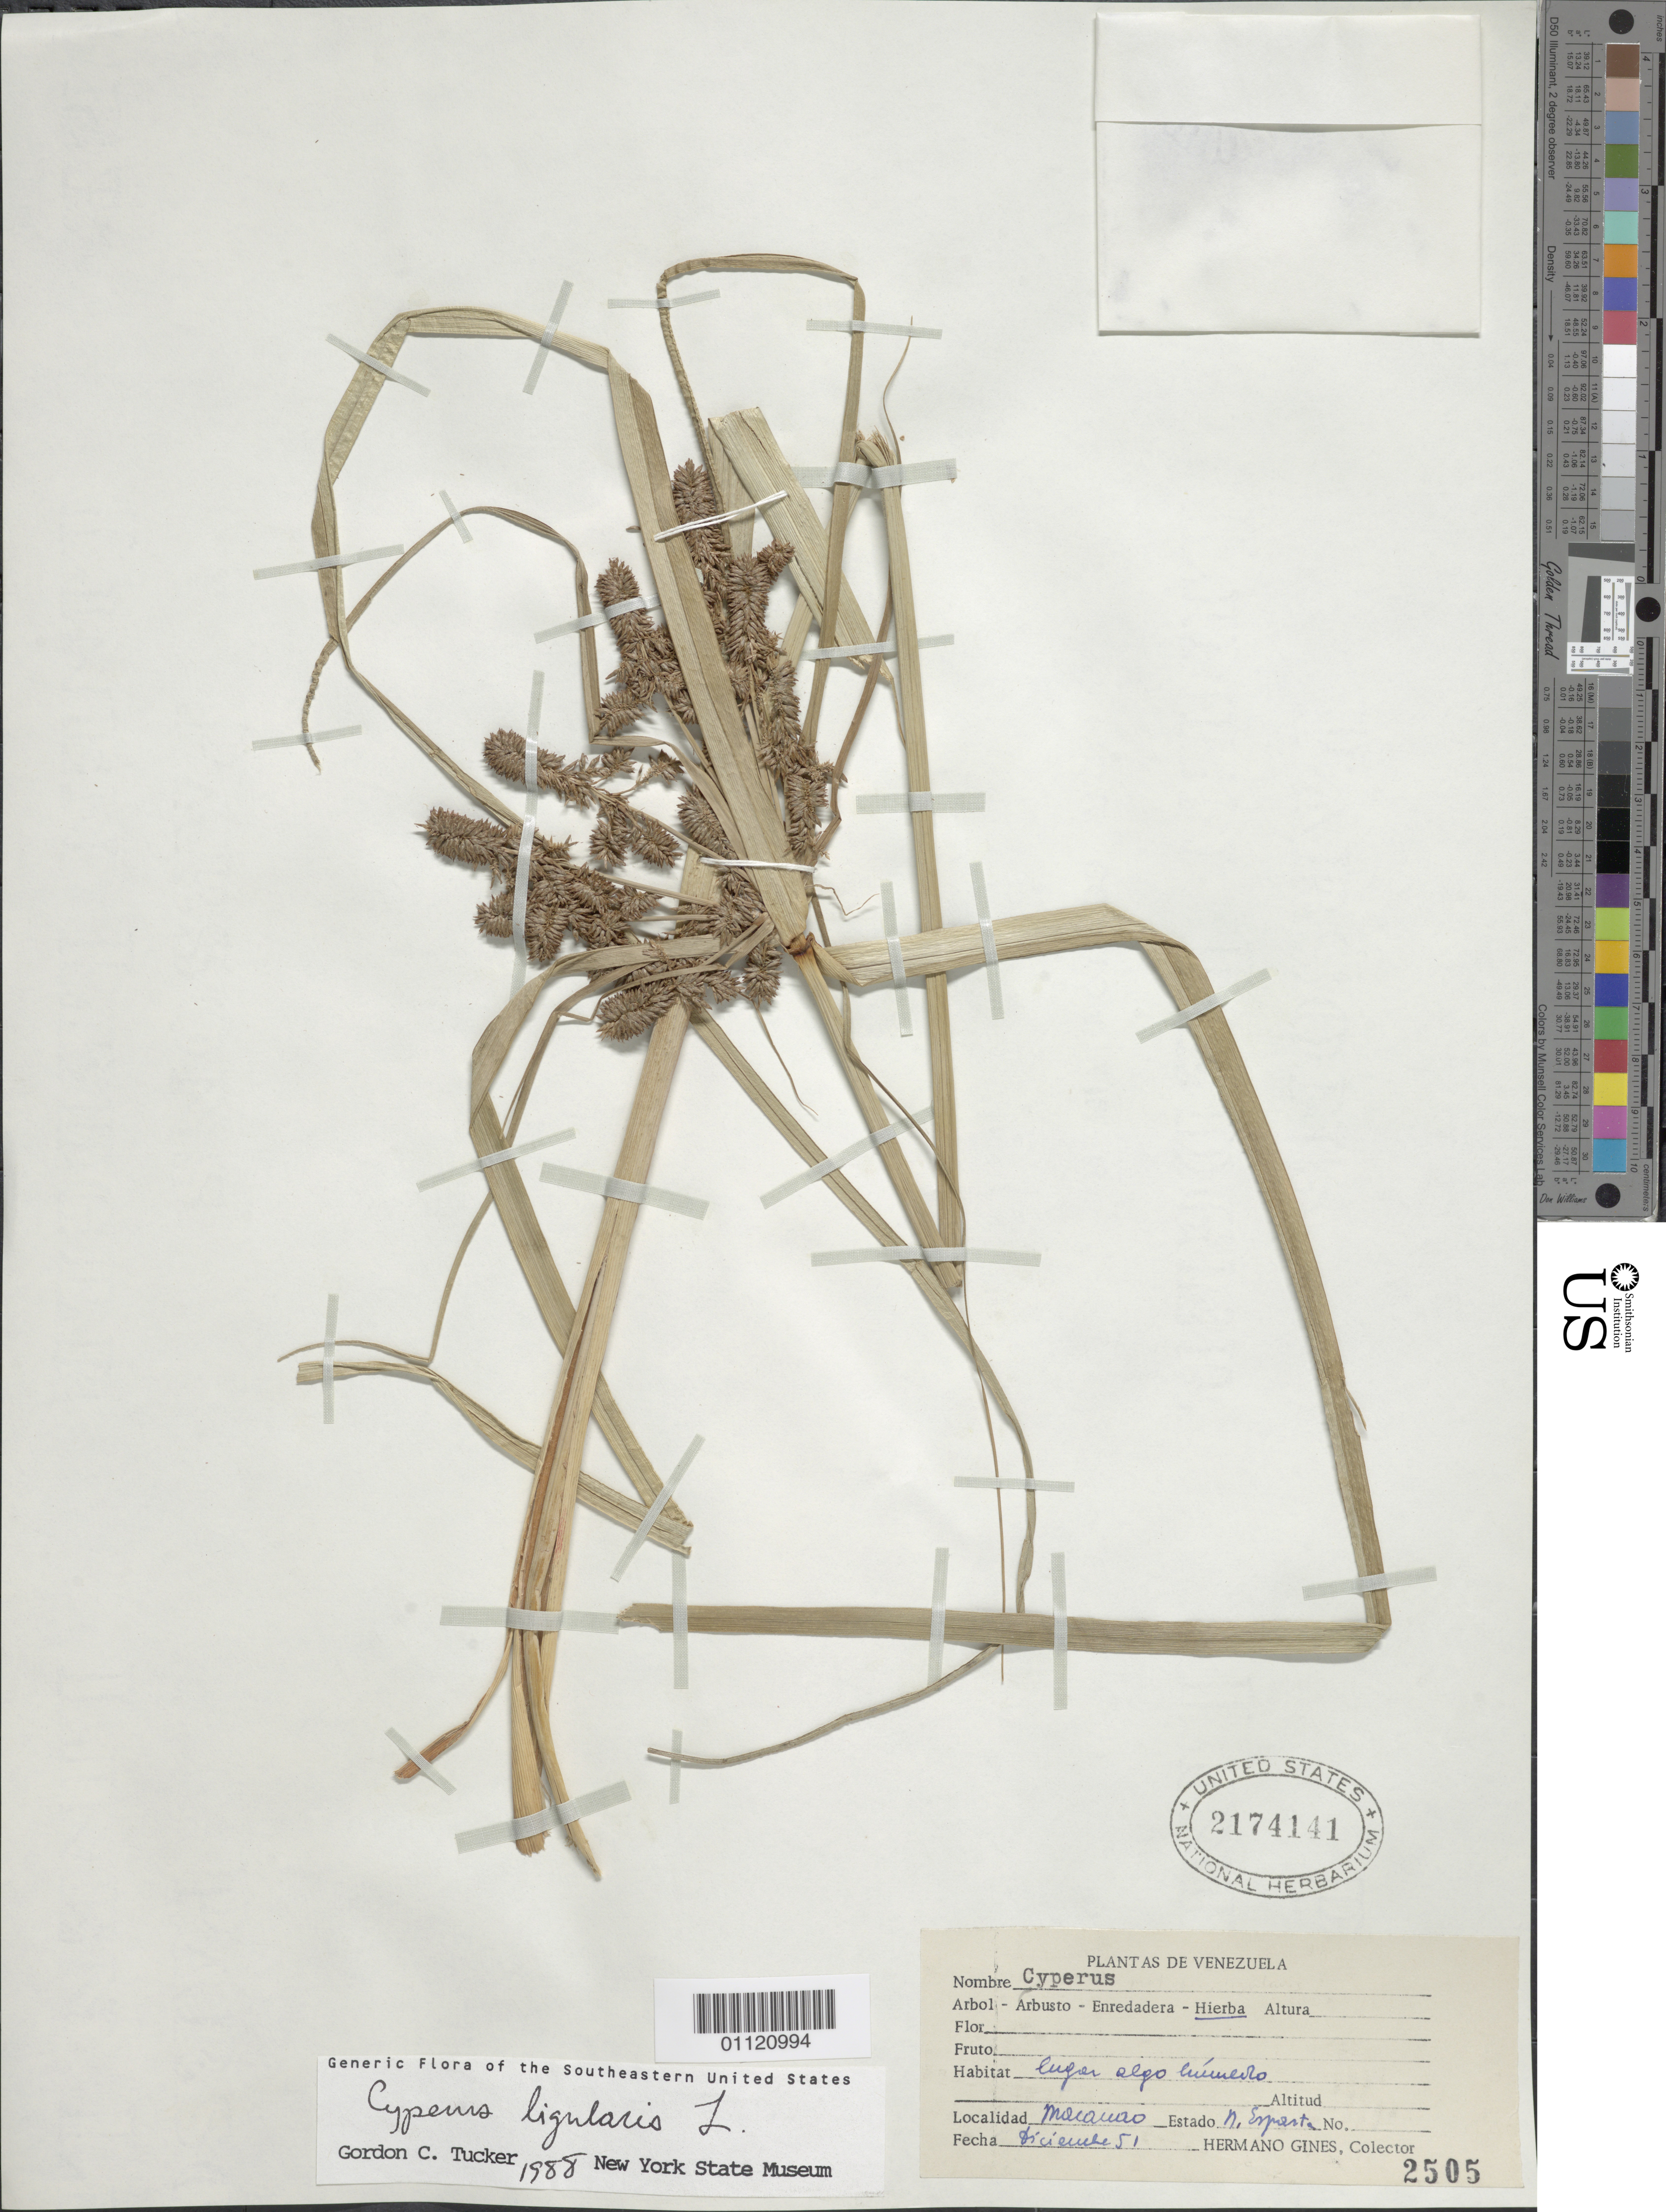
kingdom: Plantae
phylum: Tracheophyta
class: Liliopsida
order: Poales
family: Cyperaceae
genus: Cyperus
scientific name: Cyperus ligularis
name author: L.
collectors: Bro. Gines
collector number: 2505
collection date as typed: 01 Dec 1951 to 31 Dec 1951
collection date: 1951-12-01/1951-12-31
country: Venezuela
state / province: Nueva Esparta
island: Margarita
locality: Macanao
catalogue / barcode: US 2174141